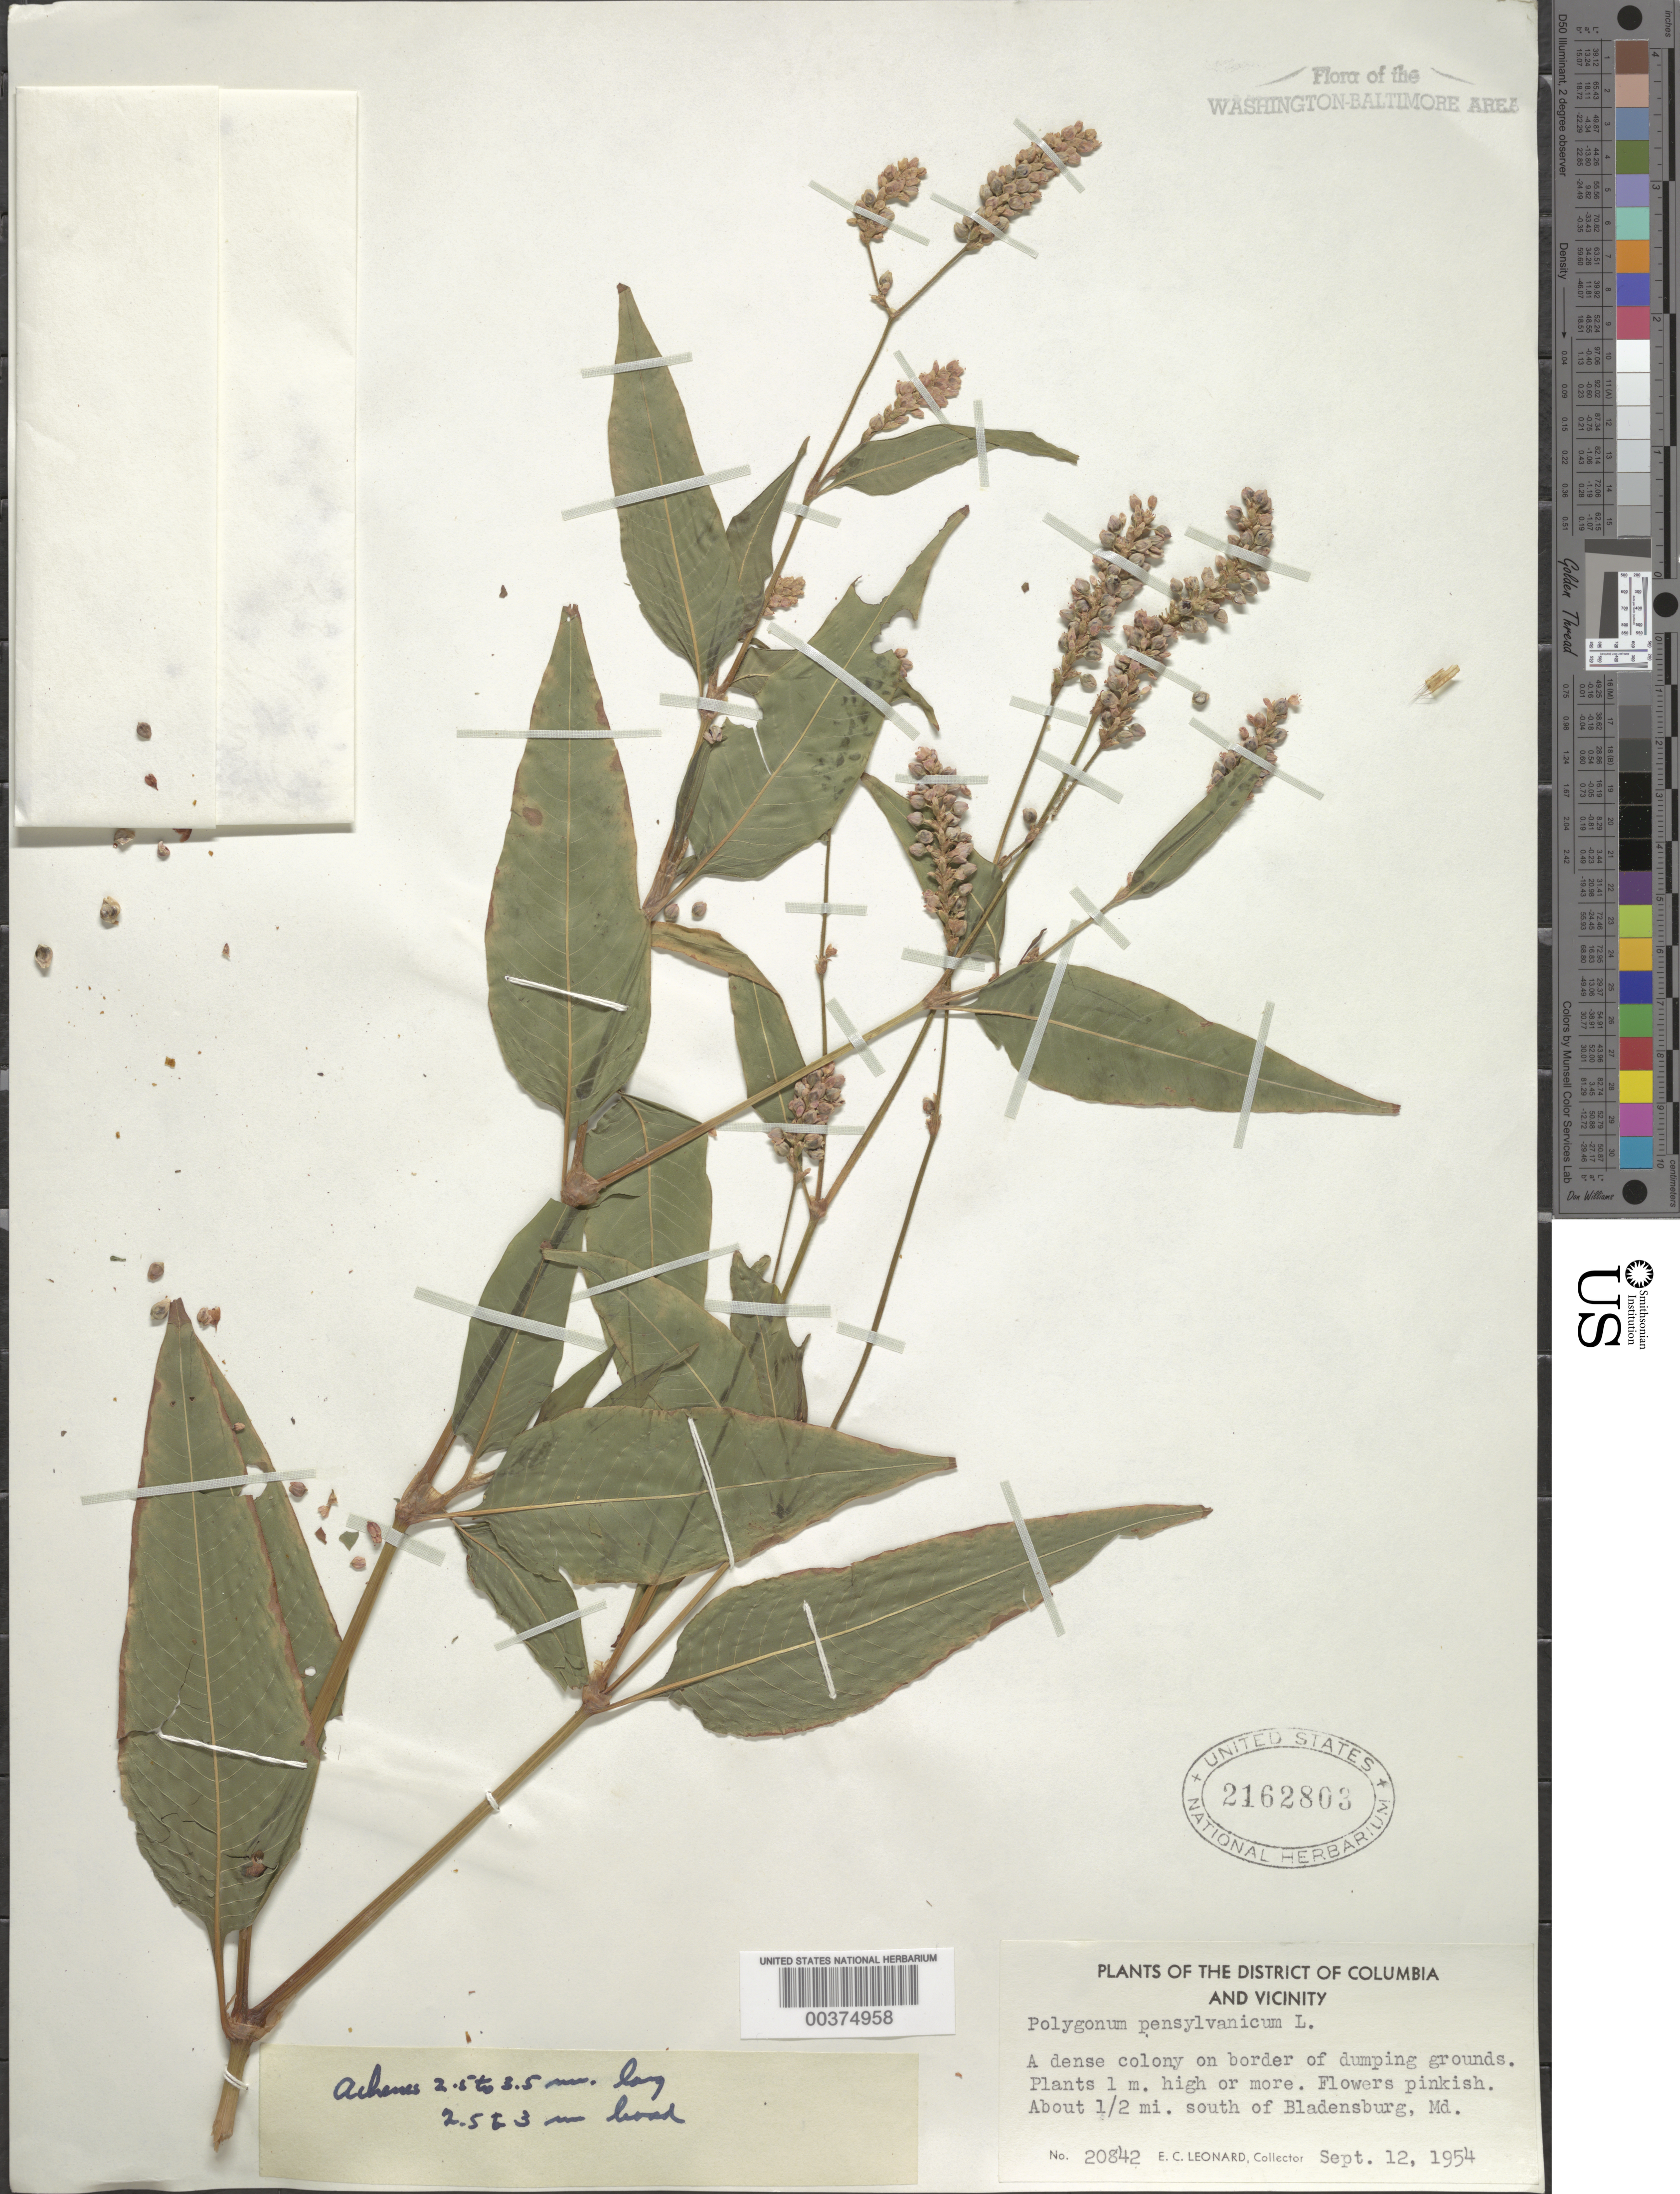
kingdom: Plantae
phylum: Tracheophyta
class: Magnoliopsida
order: Caryophyllales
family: Polygonaceae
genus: Persicaria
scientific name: Persicaria pensylvanica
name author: (L.) M. Gómez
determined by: Atha, D. E.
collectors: E. C. Leonard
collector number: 20842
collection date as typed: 12 Sep 1954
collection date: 1954-09-12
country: United States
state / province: Maryland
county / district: Prince George's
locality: South of Bladensburg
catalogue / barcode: US 2162803